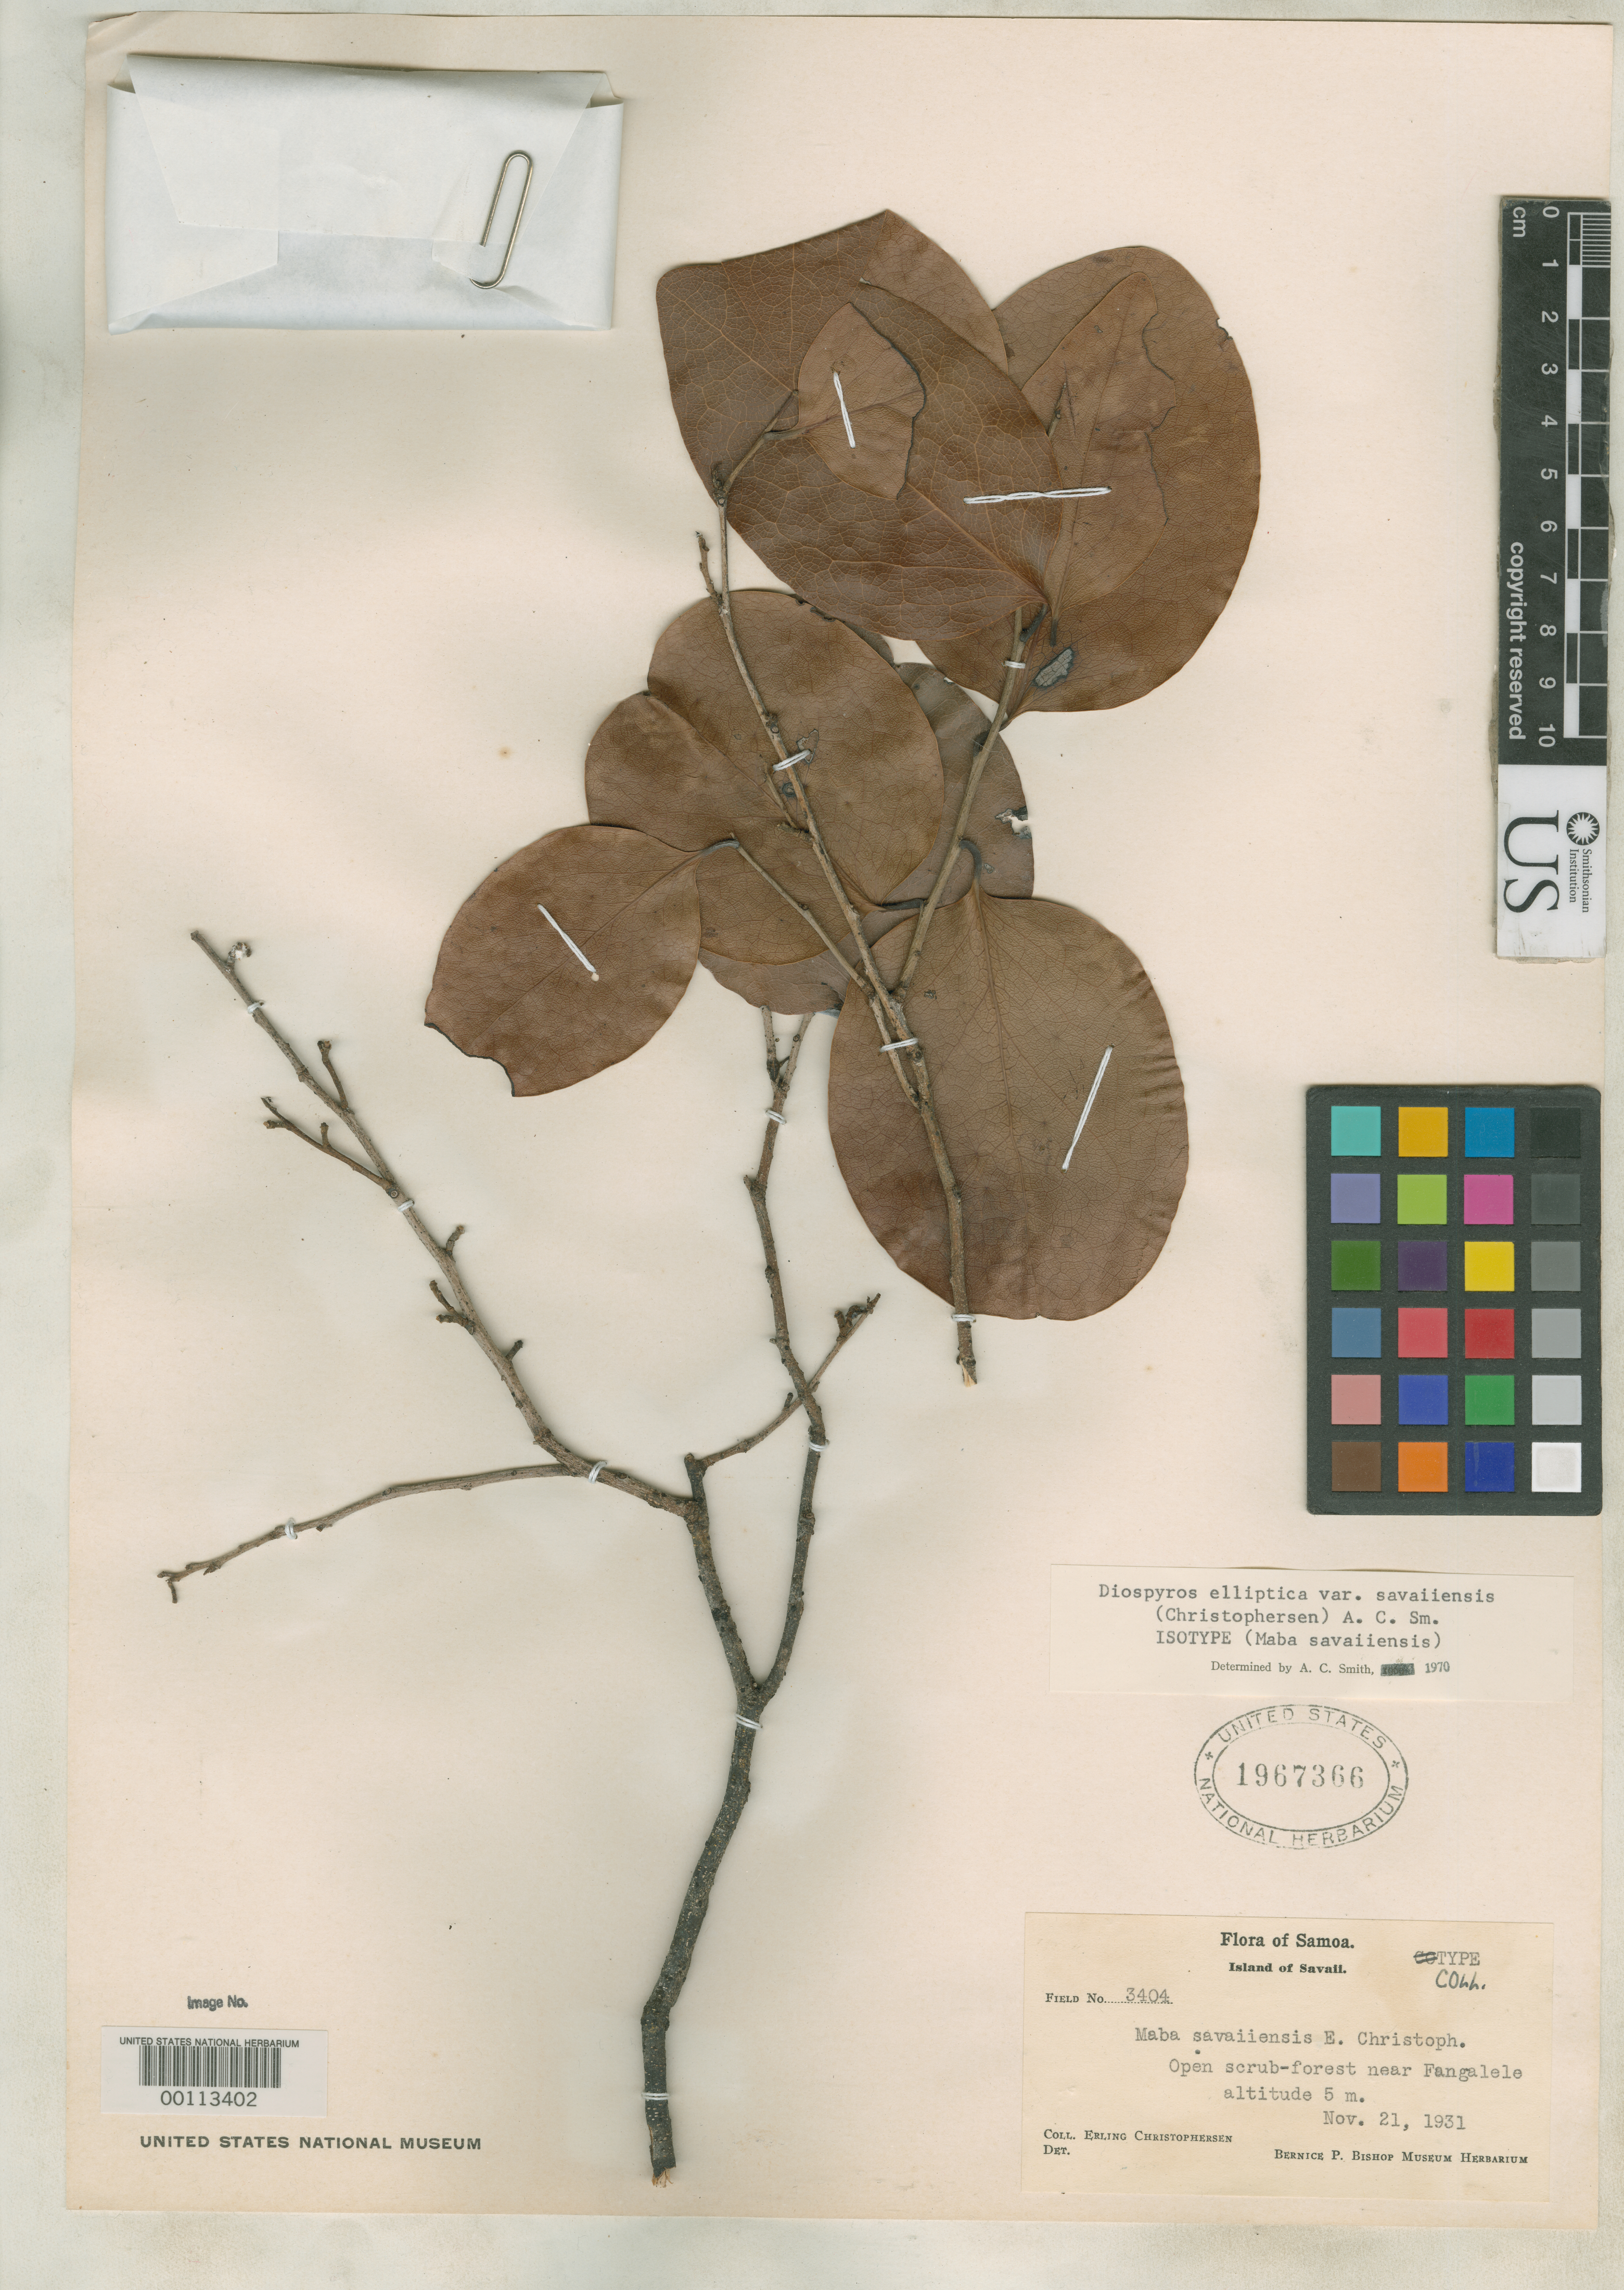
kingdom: Plantae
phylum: Tracheophyta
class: Magnoliopsida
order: Ericales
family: Ebenaceae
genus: Maba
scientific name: Maba savaiiensis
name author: Christoph.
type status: Isotype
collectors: E. Christophersen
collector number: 3404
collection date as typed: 21 Nov 1931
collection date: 1931-11-21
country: Samoa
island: Savai'i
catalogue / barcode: US 1967366